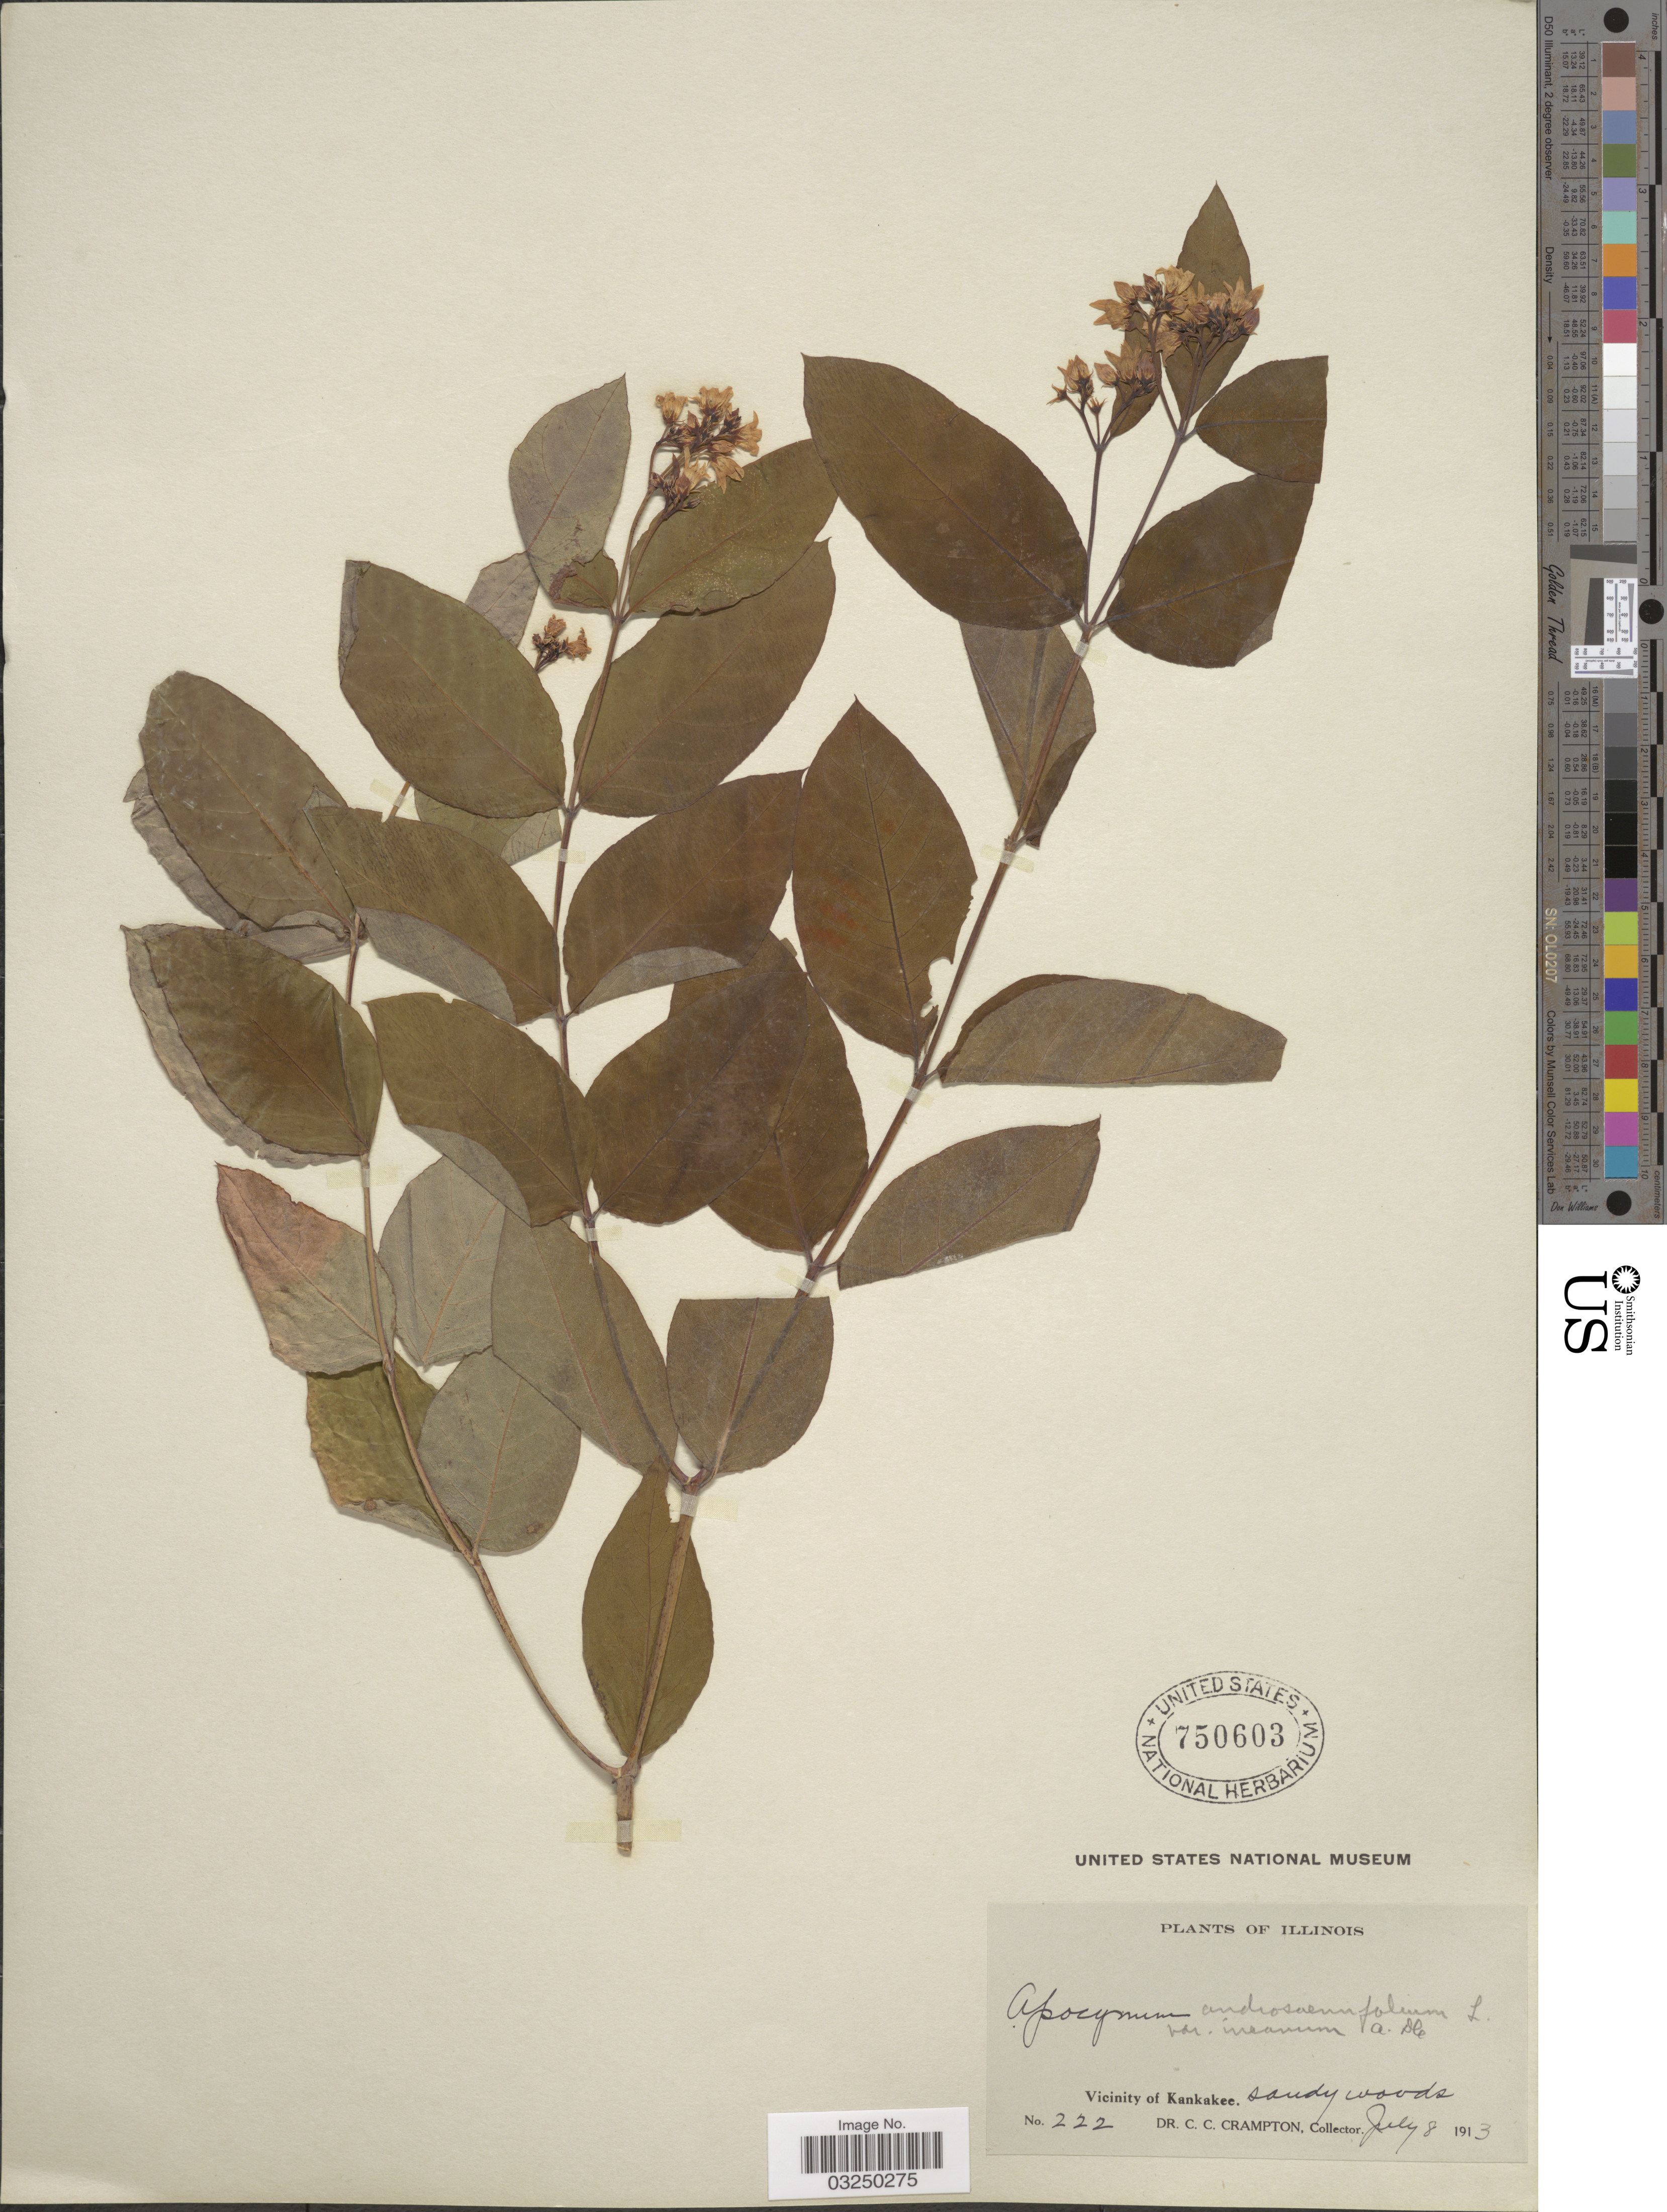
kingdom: Plantae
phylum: Tracheophyta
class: Magnoliopsida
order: Gentianales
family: Apocynaceae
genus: Apocynum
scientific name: Apocynum sp.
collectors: C. Crampton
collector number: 222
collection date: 1913-07-08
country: United States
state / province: Illinois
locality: Vicinity of Kankakee. sandy woods.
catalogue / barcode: US 750603